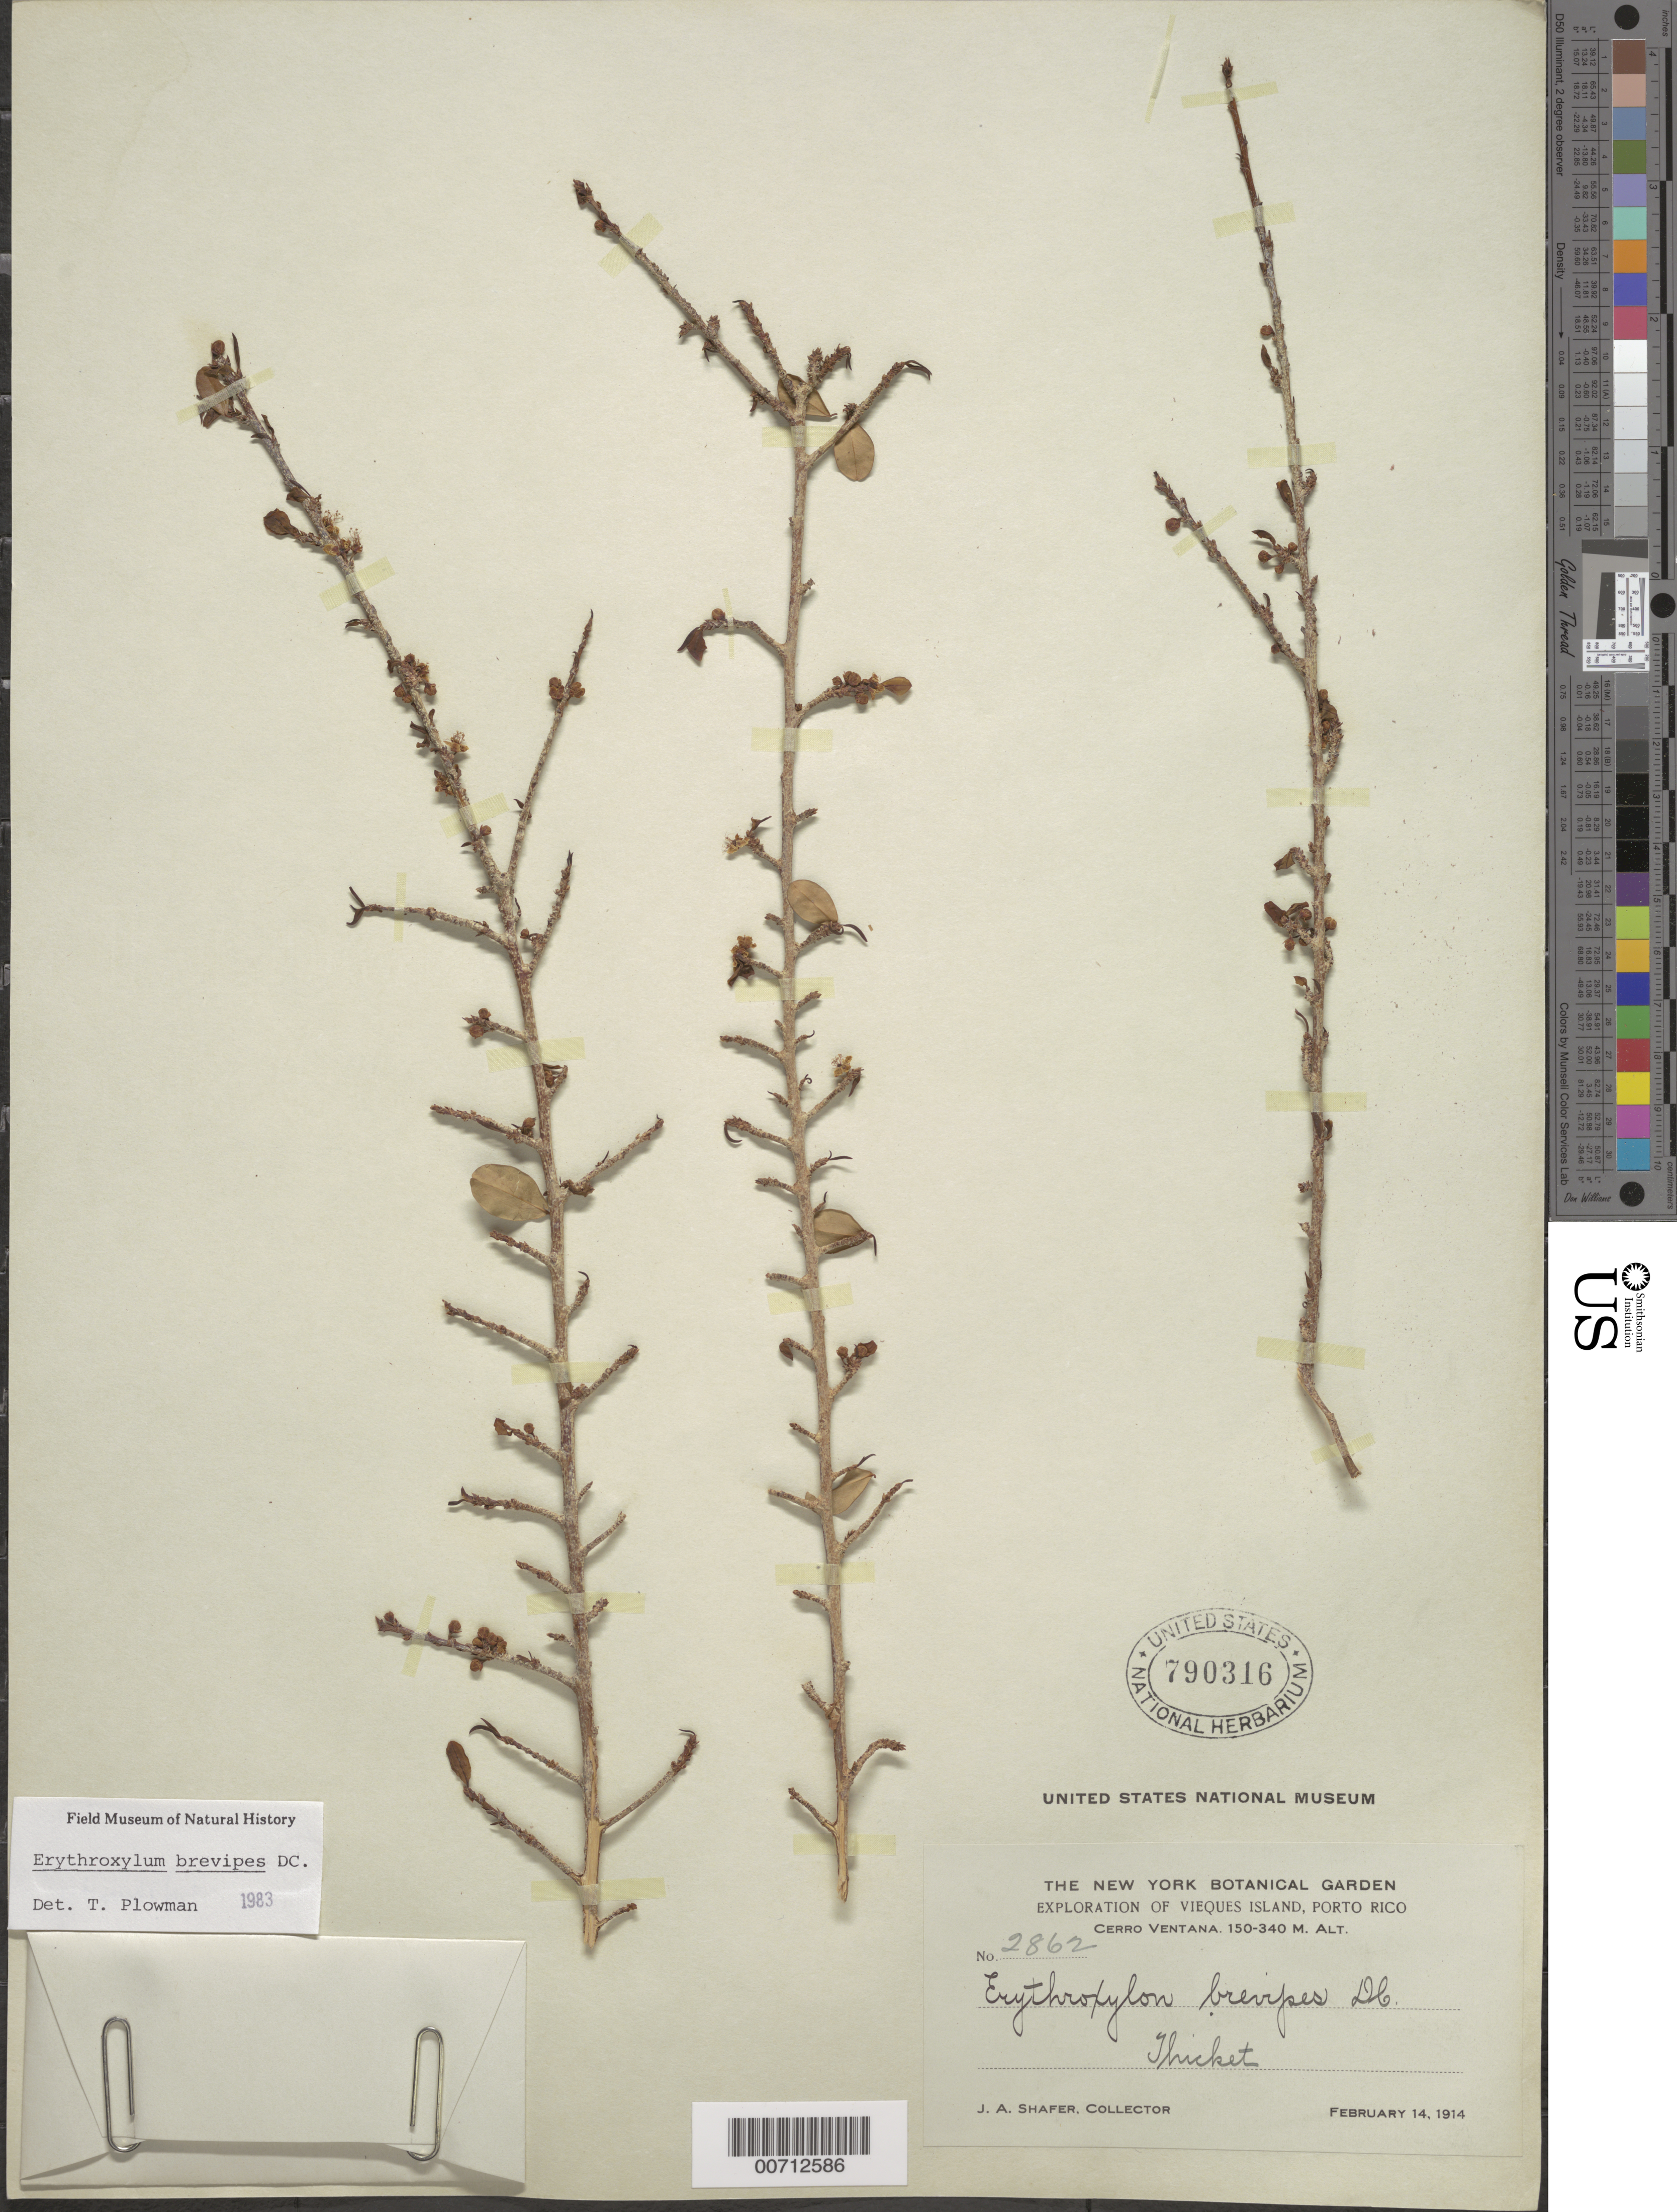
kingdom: Plantae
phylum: Tracheophyta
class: Magnoliopsida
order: Malpighiales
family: Erythroxylaceae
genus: Erythroxylum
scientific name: Erythroxylum brevipes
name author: DC.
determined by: Plowman, Timothy C.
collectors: J. A. Shafer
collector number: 2862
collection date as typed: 14 Feb 1914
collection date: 1914-02-14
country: Puerto Rico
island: Vieques Island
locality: Cerro Ventana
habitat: Thicket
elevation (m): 150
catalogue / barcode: US 790316